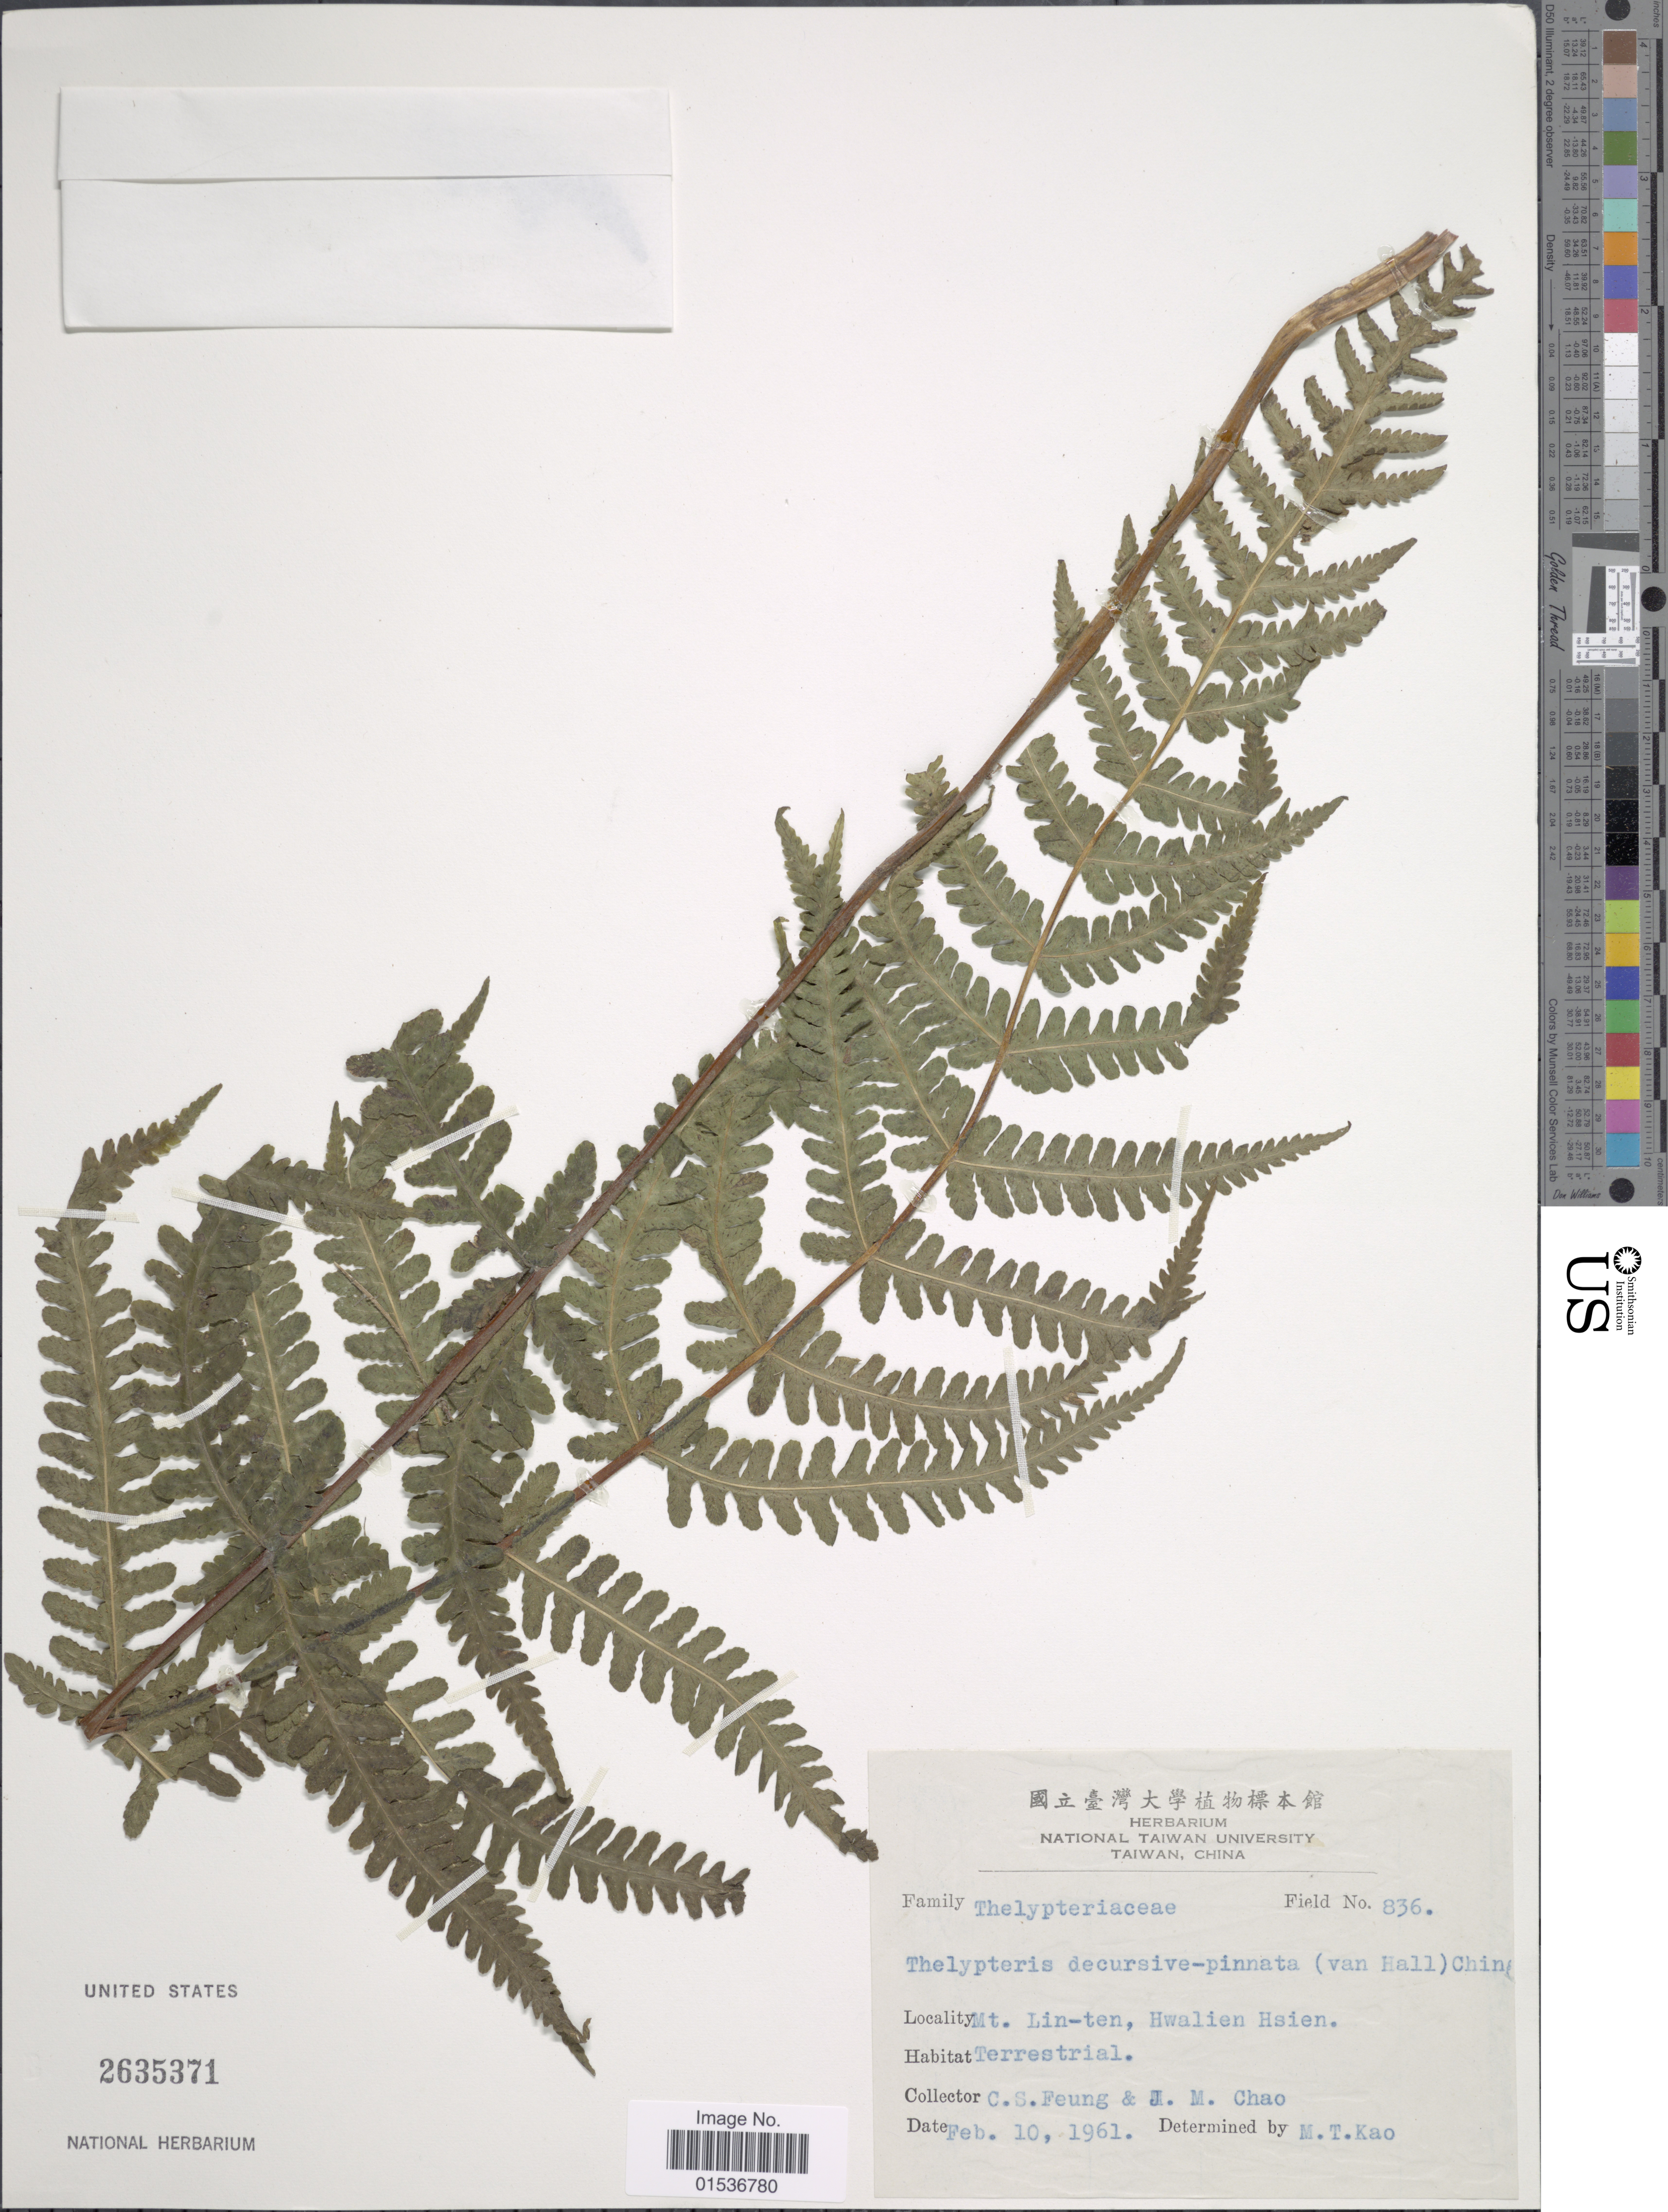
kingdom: Plantae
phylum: Tracheophyta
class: Polypodiopsida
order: Polypodiales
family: Thelypteridaceae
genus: Phegopteris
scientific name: Phegopteris decursivepinnata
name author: (H.C. Hall) Fée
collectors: C. Feung & J. Chao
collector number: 836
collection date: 1961-02-10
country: Taiwan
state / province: Hualien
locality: Mt. Lin-ten, Hwalien Hsien.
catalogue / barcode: US 2635371